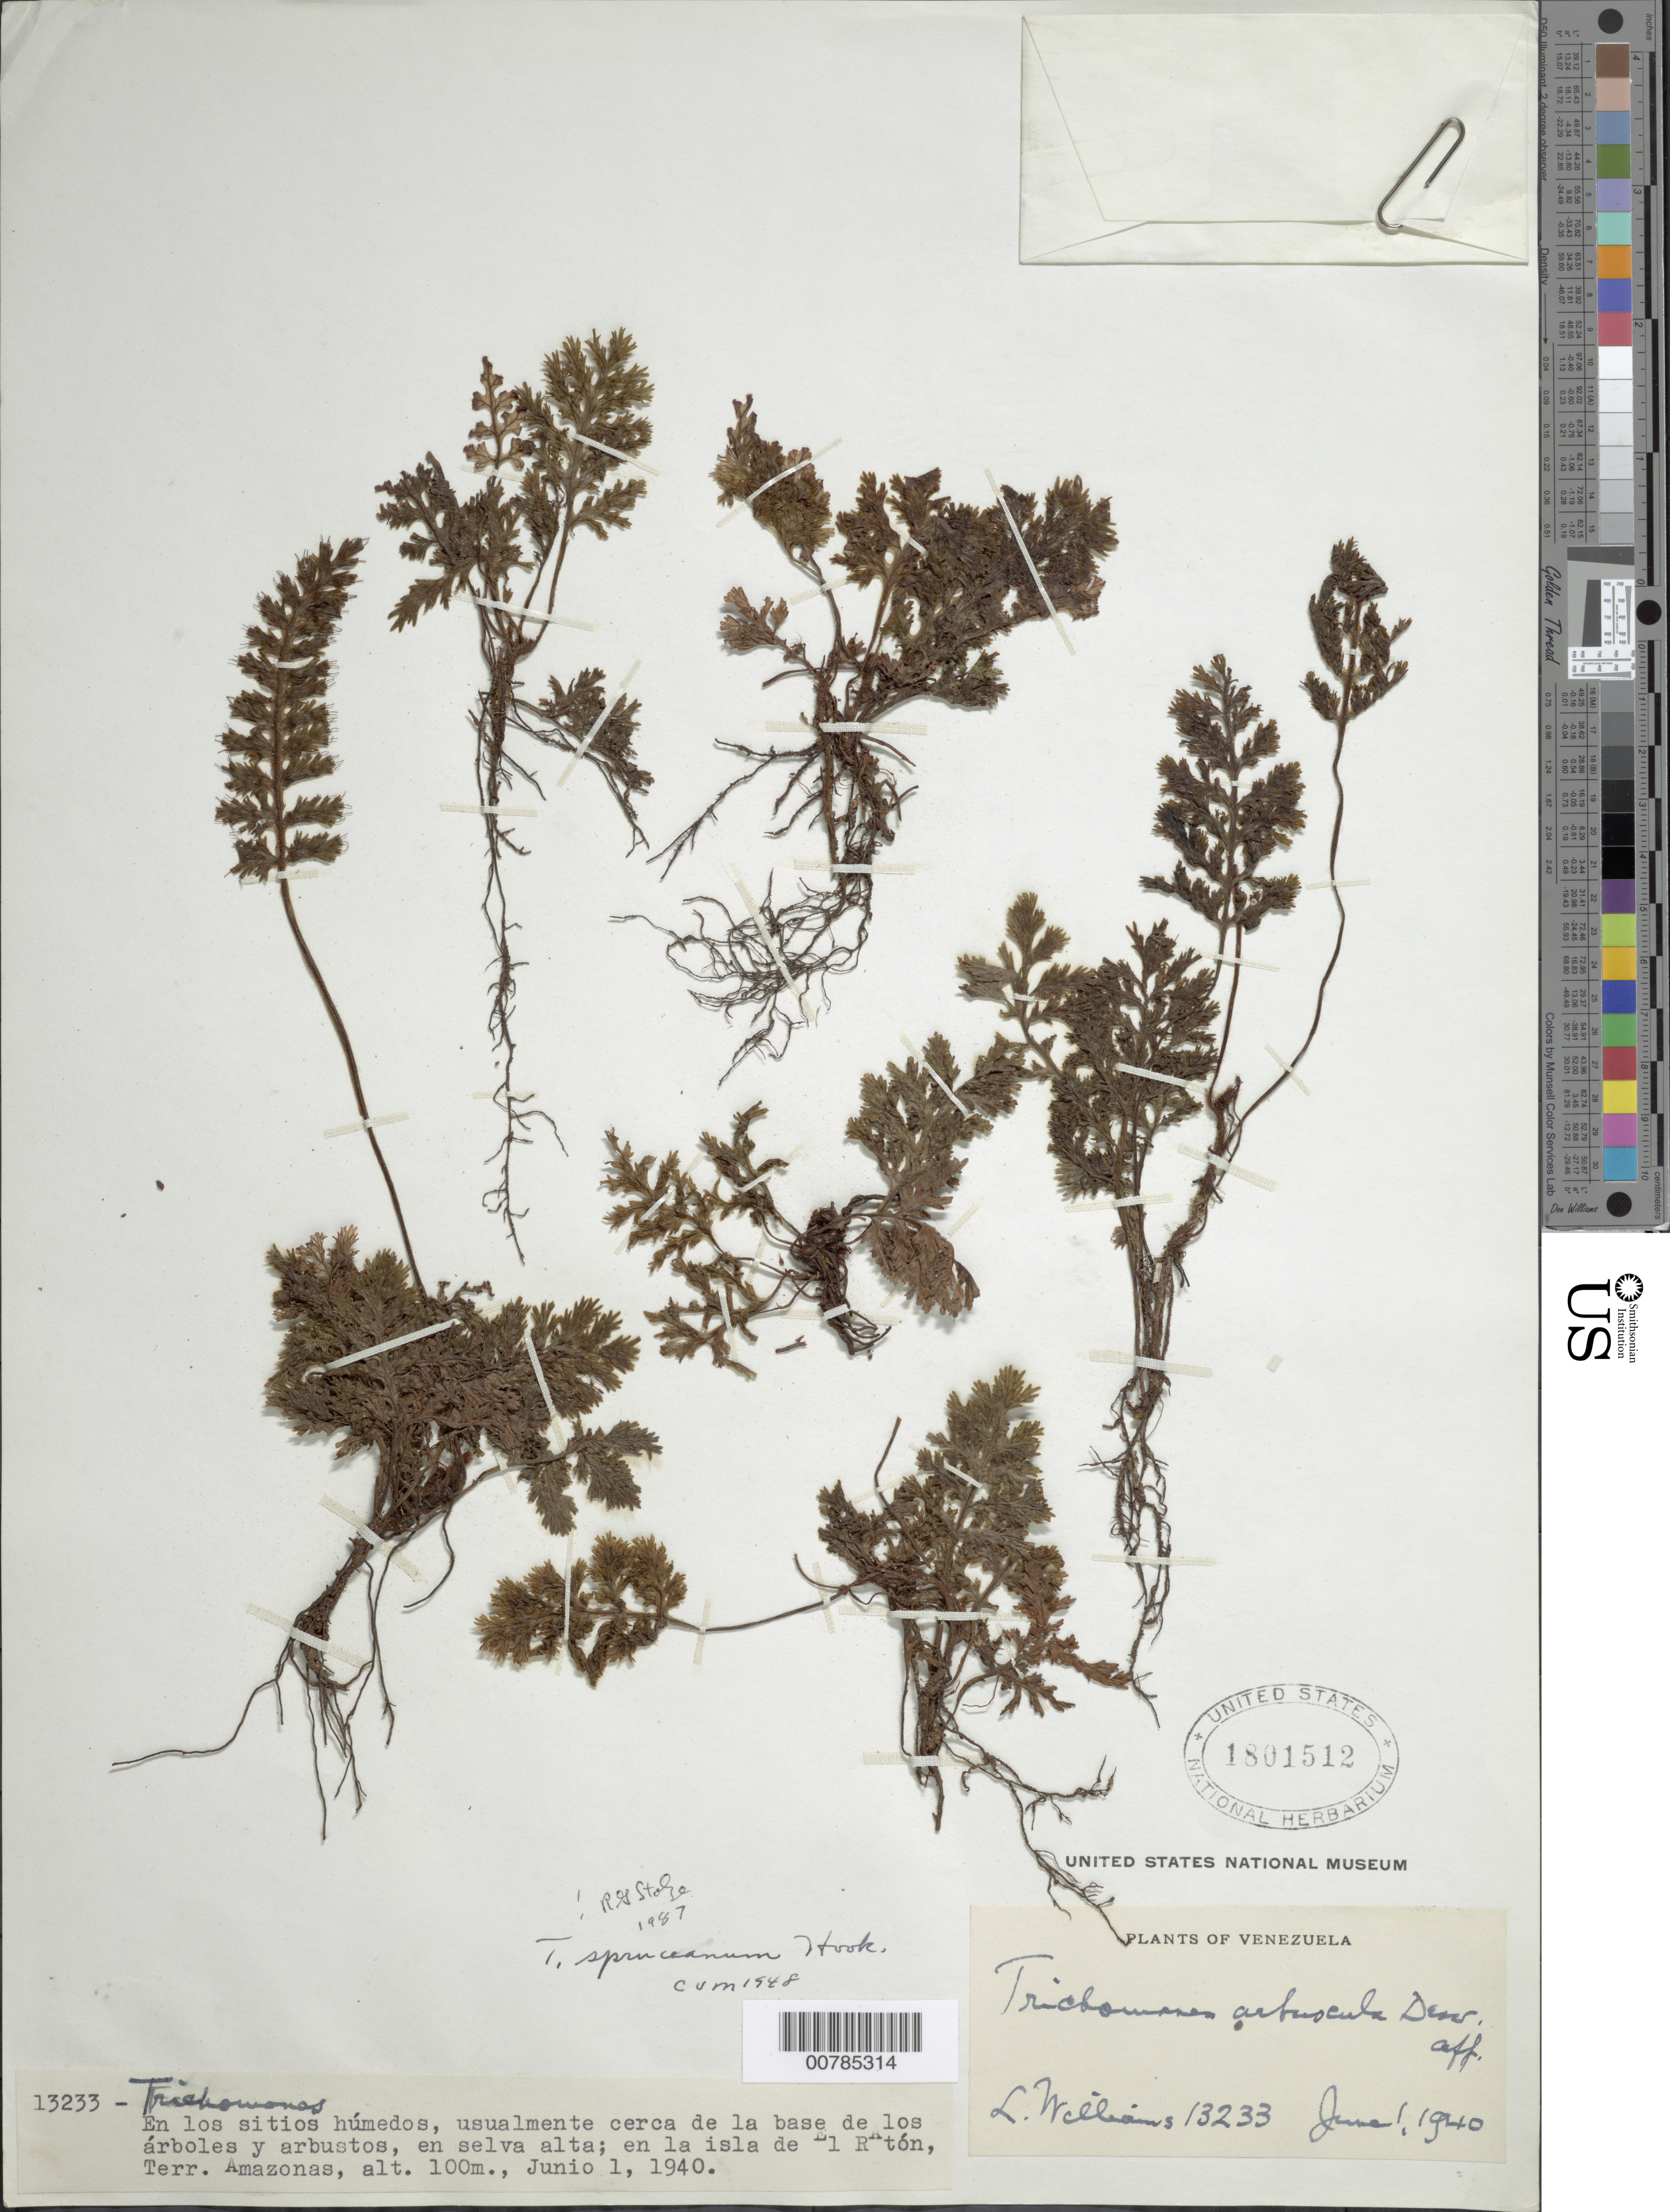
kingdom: Plantae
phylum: Tracheophyta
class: Polypodiopsida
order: Hymenophyllales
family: Hymenophyllaceae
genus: Trichomanes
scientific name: Trichomanes spruceanum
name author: Hook.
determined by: Stolze, R. G.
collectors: Ll. Williams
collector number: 13233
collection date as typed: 1-Jun-40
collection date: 1940-06-01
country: Venezuela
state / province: Amazonas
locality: Isla de El Ratón, Alto Orinoco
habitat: Sitios sombreados humedos usualmente cerca de la base de los arboles y arbustos, en selva alta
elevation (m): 100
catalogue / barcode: US 1801512